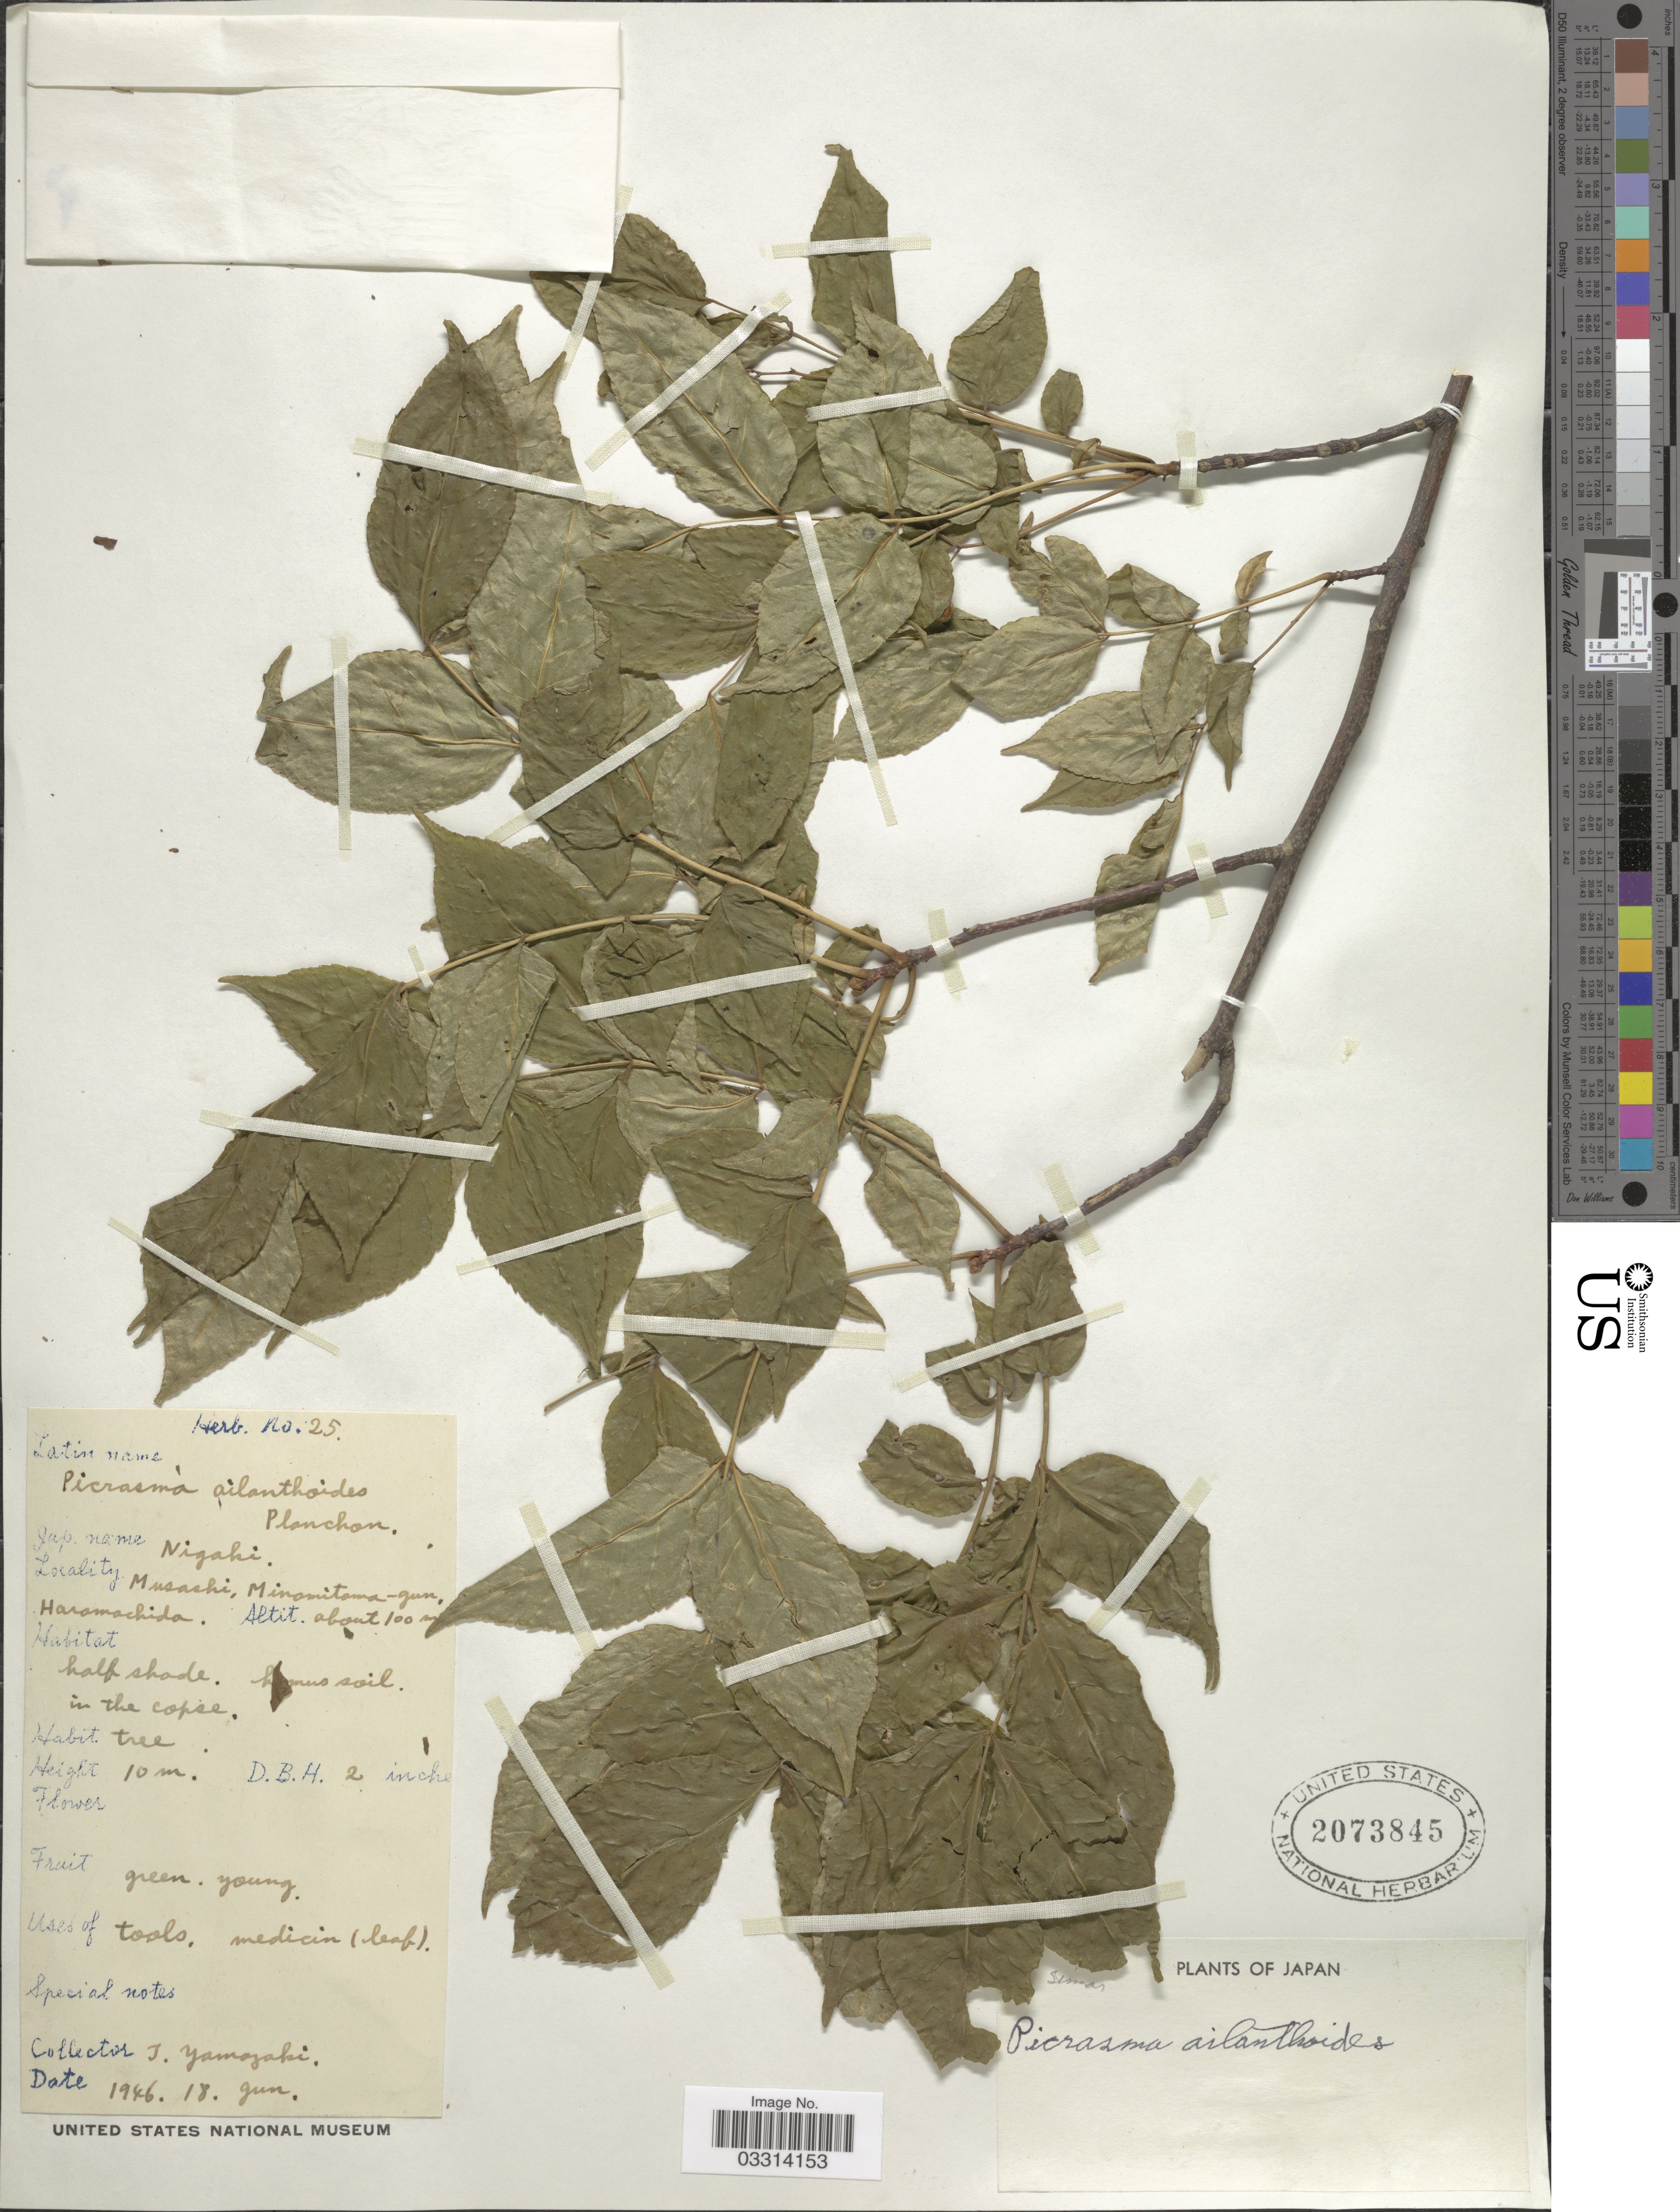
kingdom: Plantae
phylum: Tracheophyta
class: Magnoliopsida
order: Sapindales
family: Simaroubaceae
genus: Picrasma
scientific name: Picrasma ailanthoides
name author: (Bunge) Planch.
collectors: T. Yamazaki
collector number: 25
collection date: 1946-06-18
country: Japan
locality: Musashi, Minamitama-gun, Haramachida.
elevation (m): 100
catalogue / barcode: US 2073845